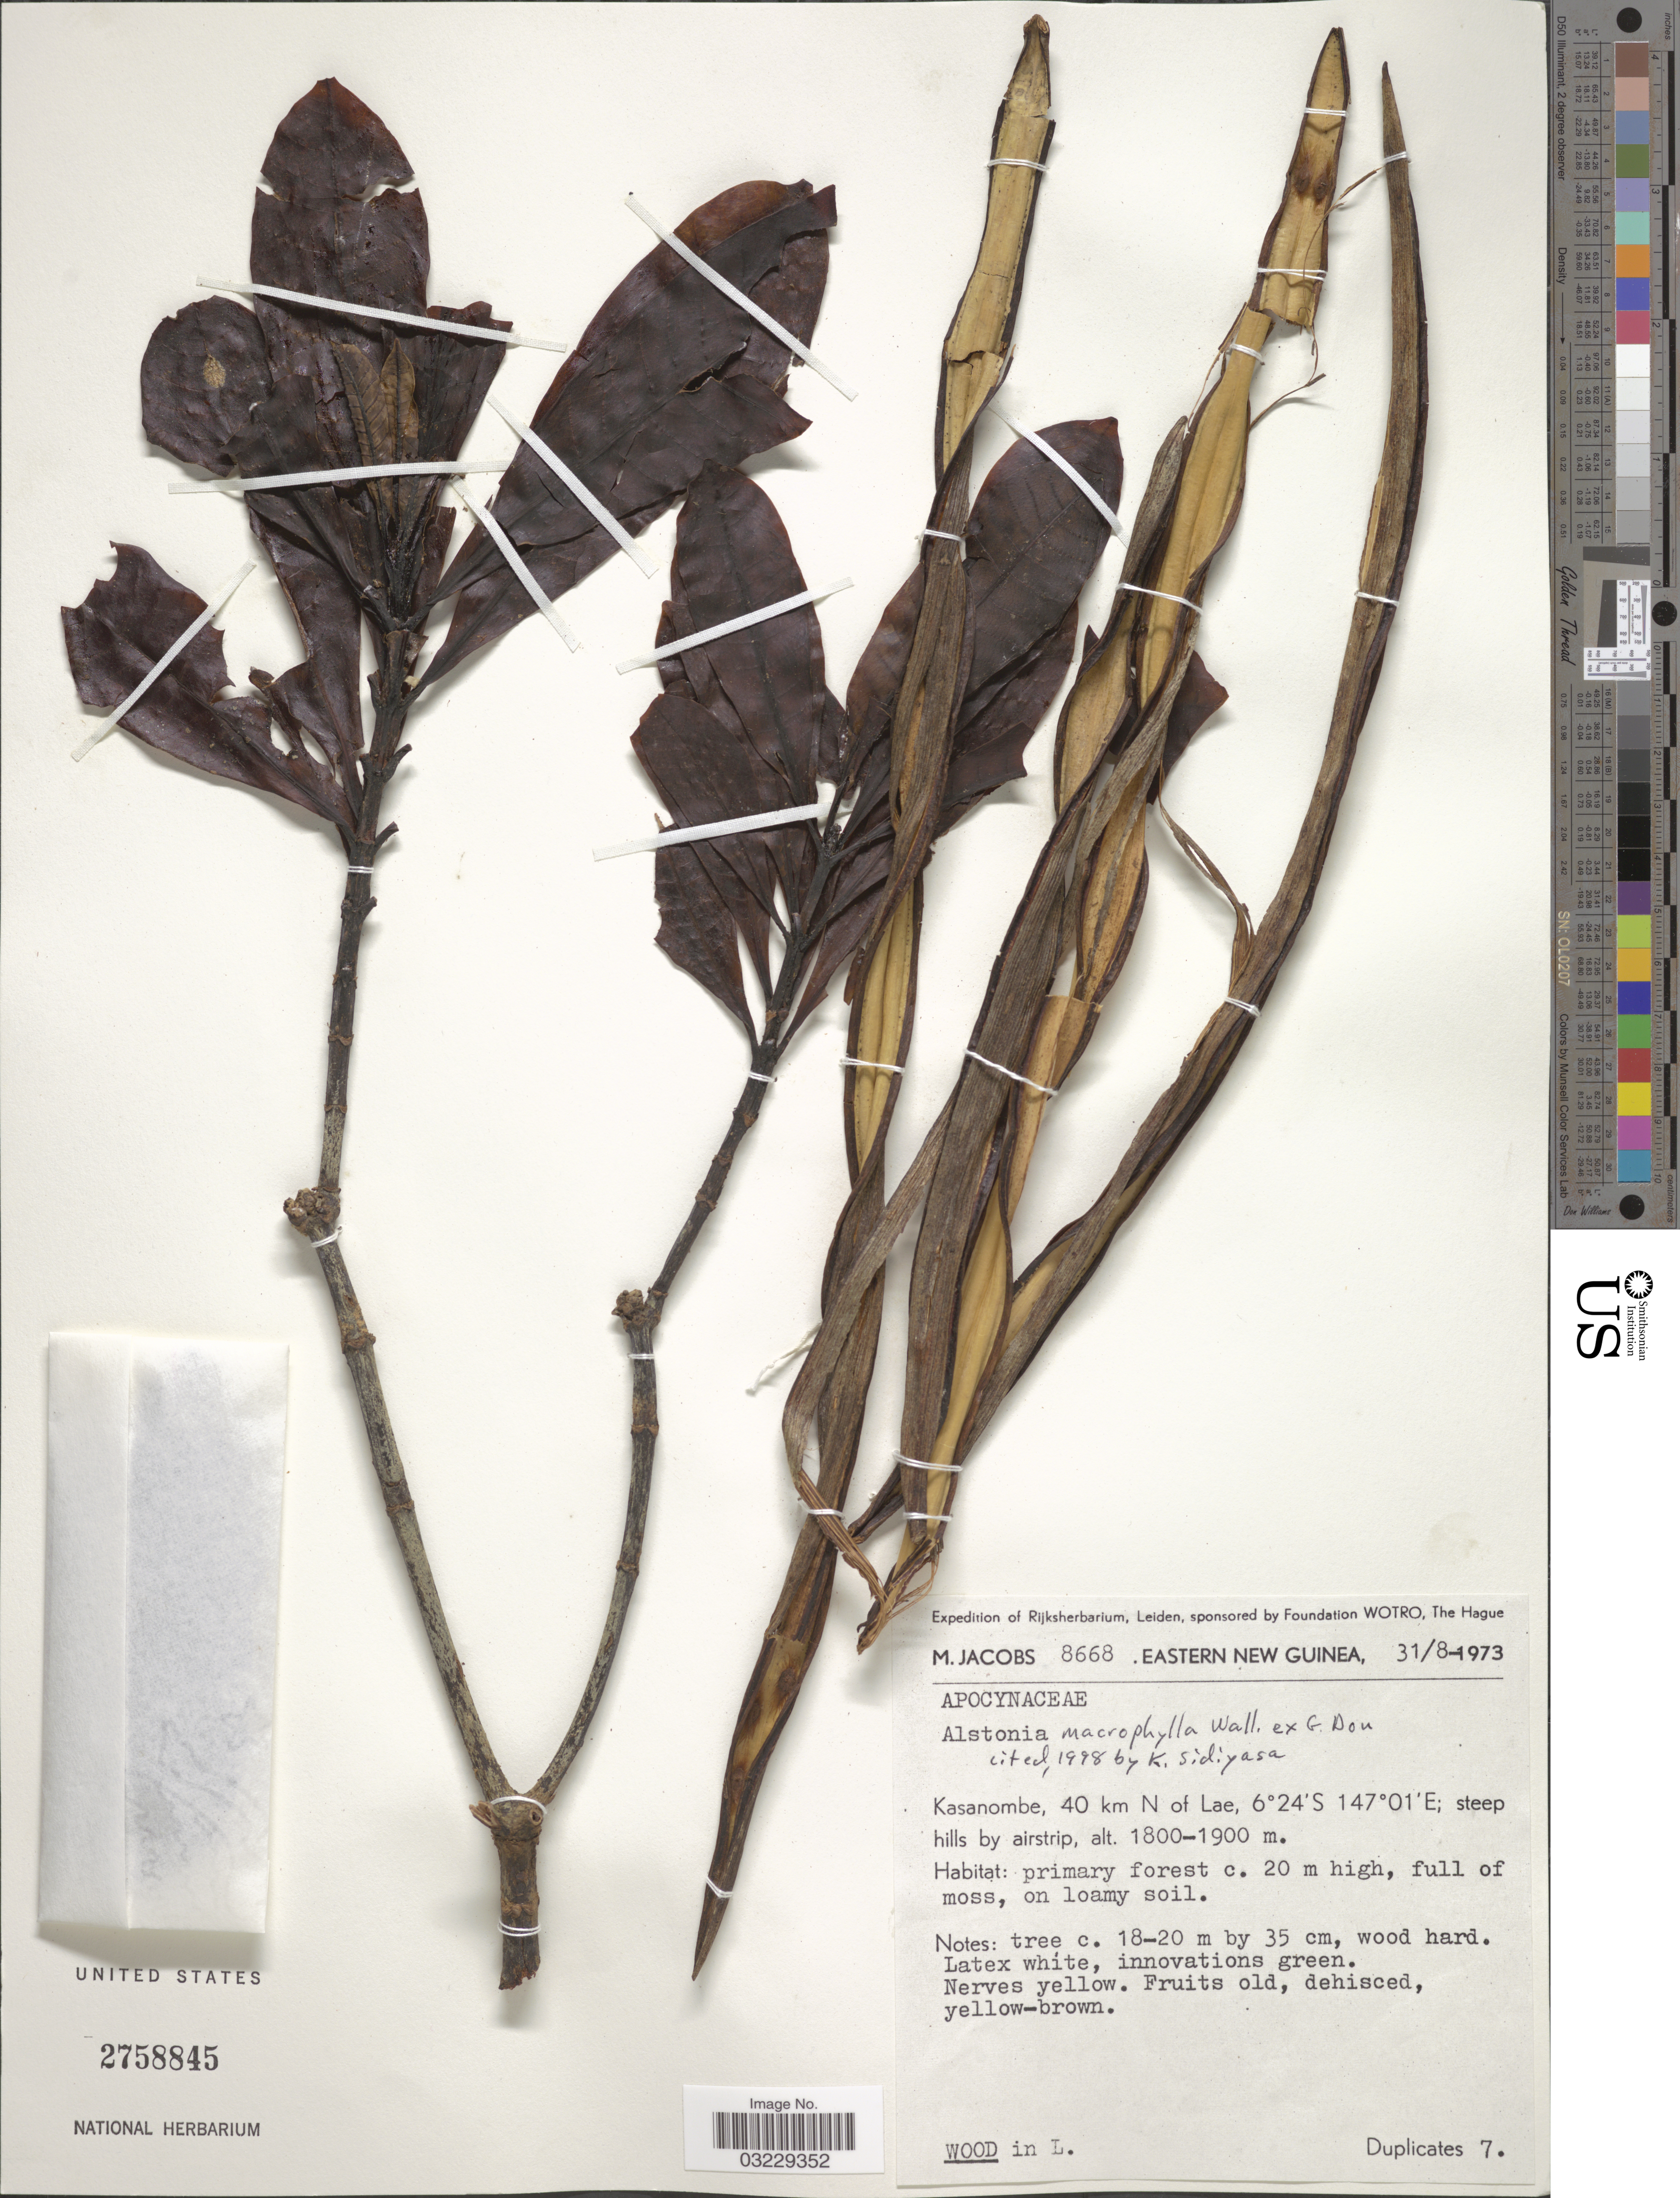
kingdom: Plantae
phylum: Tracheophyta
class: Magnoliopsida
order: Gentianales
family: Apocynaceae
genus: Alstonia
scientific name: Alstonia macrophylla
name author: Wall. ex G. Don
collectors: M. Jacobs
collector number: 8668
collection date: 1973-08-31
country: Papua New Guinea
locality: Eastern New Guinea. Kasanombe, 40 km N of Lae.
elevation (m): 1800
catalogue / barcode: US 2758845